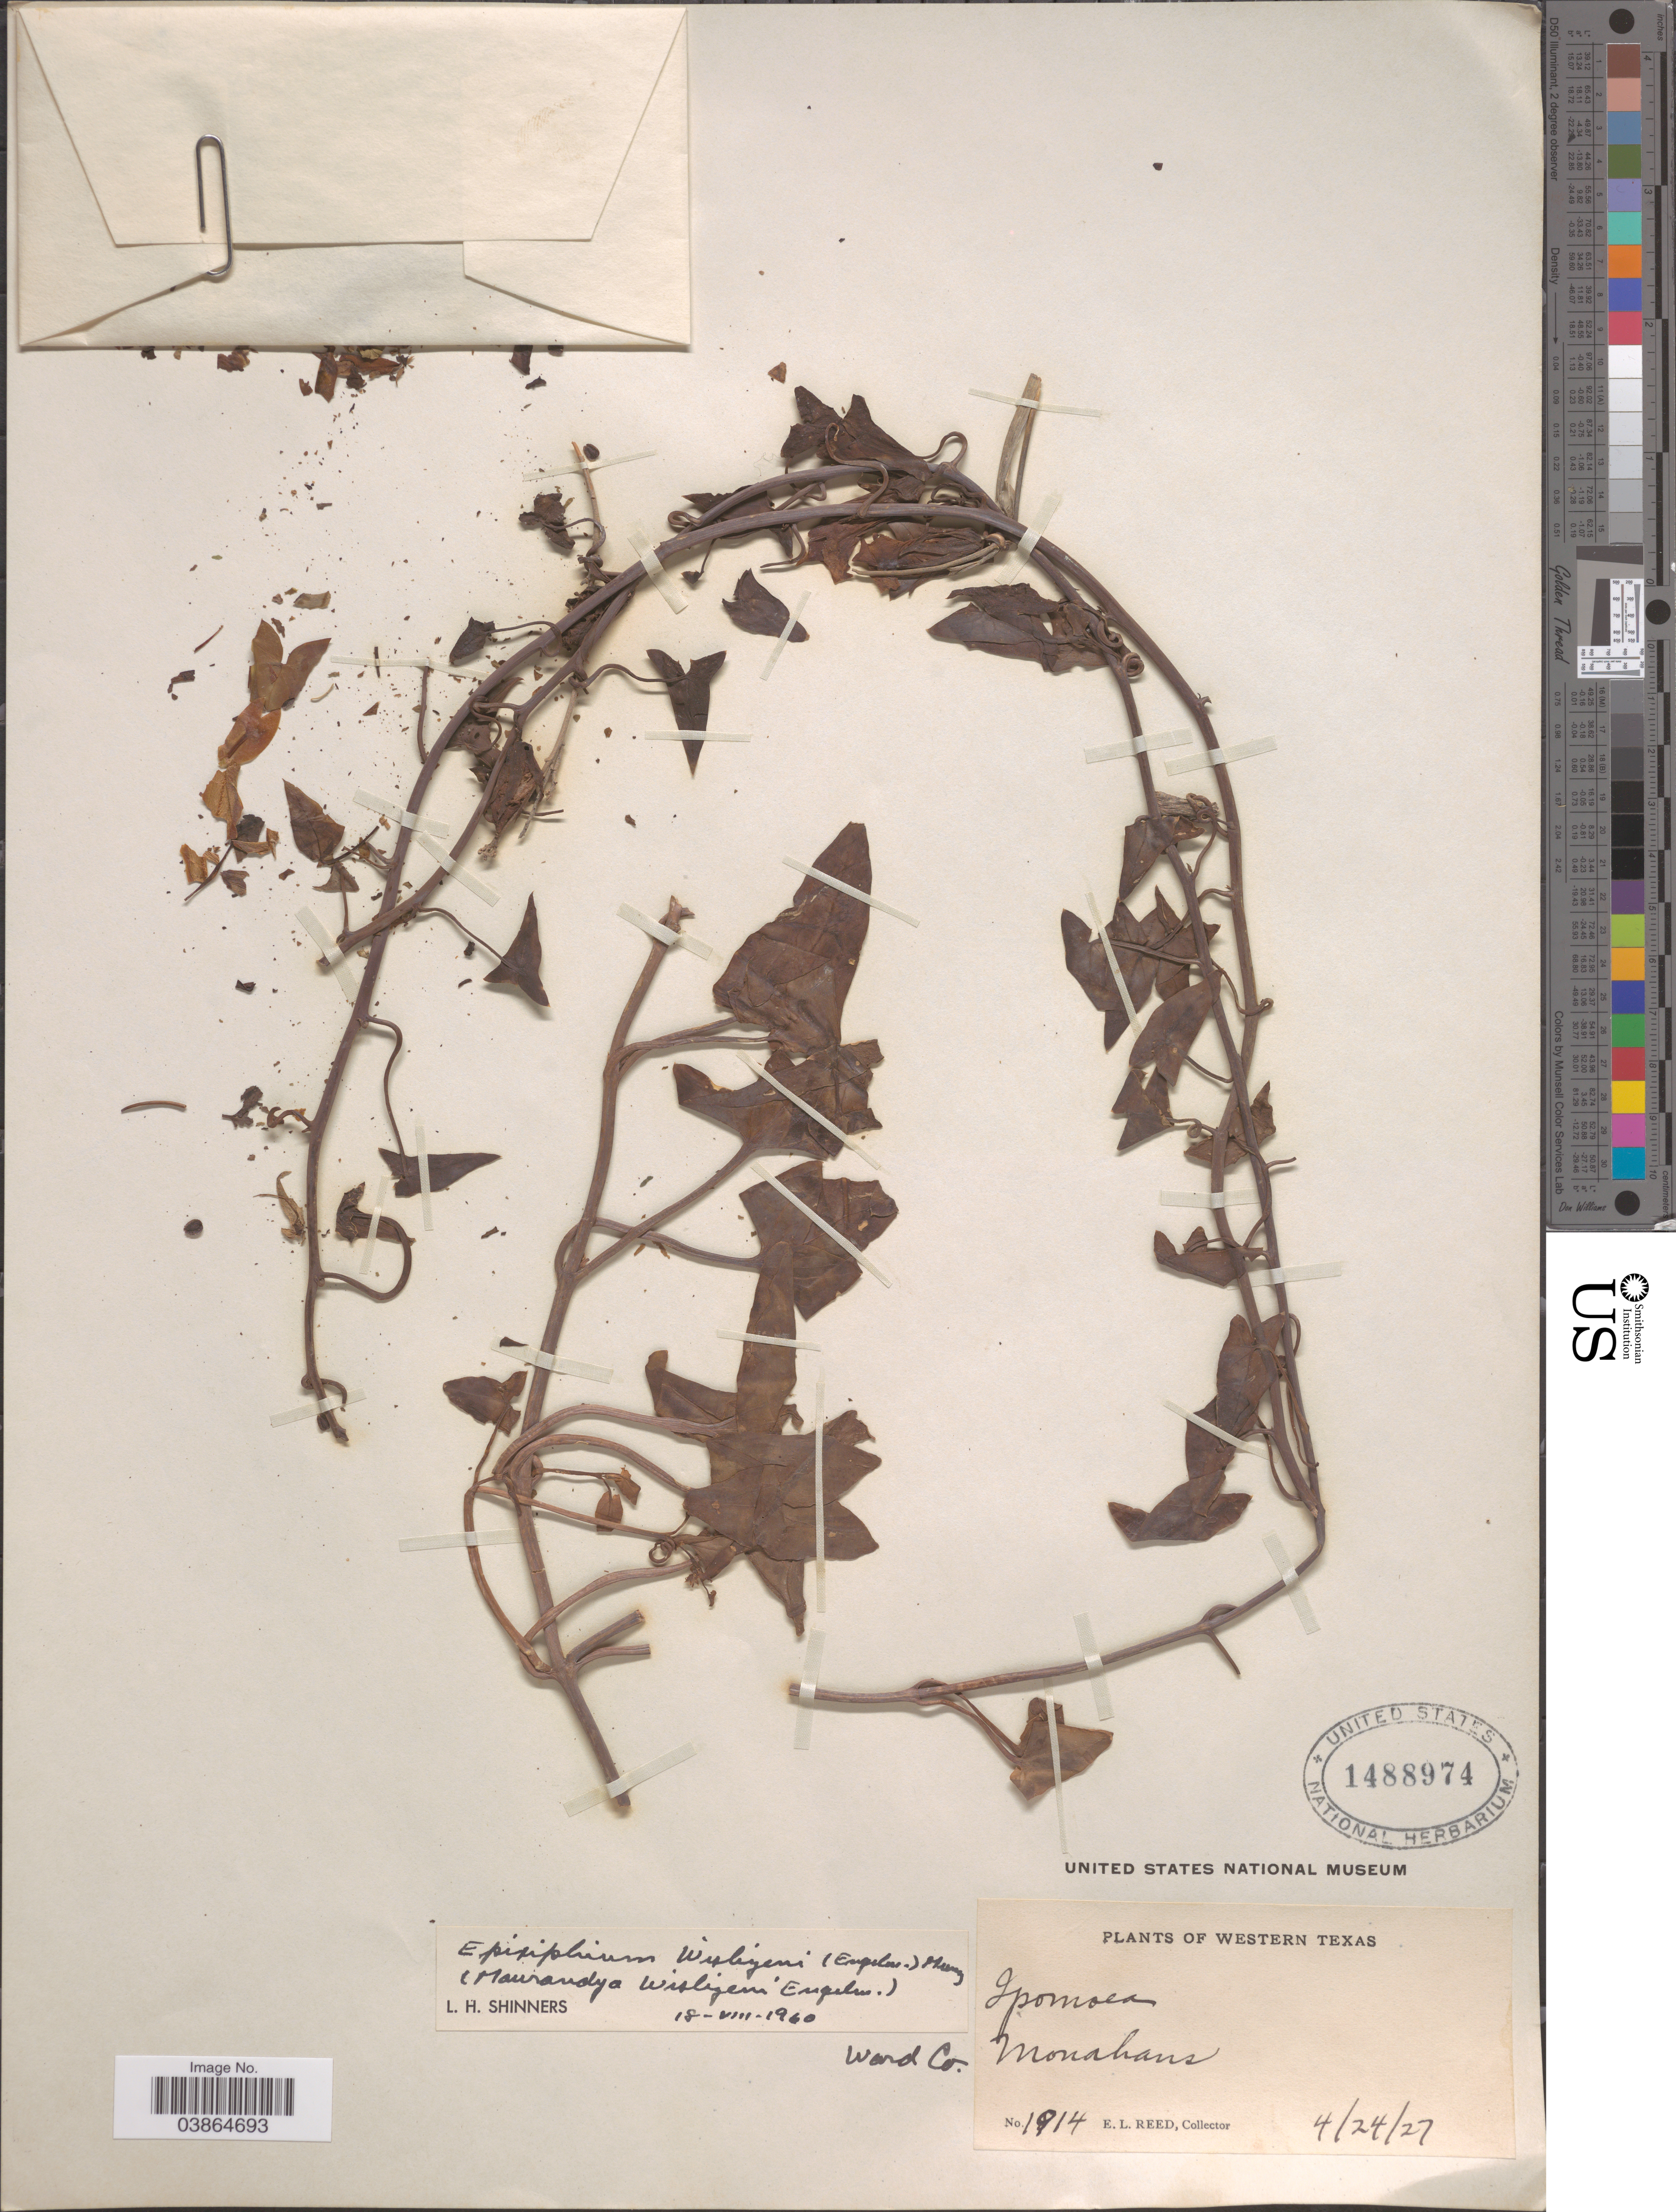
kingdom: Plantae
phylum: Tracheophyta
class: Magnoliopsida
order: Lamiales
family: Plantaginaceae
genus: Maurandya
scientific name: Maurandya wislizeni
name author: Engelm. ex A. Gray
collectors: E. Reed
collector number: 1914*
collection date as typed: Transcribed d/m/y: 24/4/27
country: United States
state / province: Texas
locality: Western Texas. Monahans. Ward Co.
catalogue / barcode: US 1488974